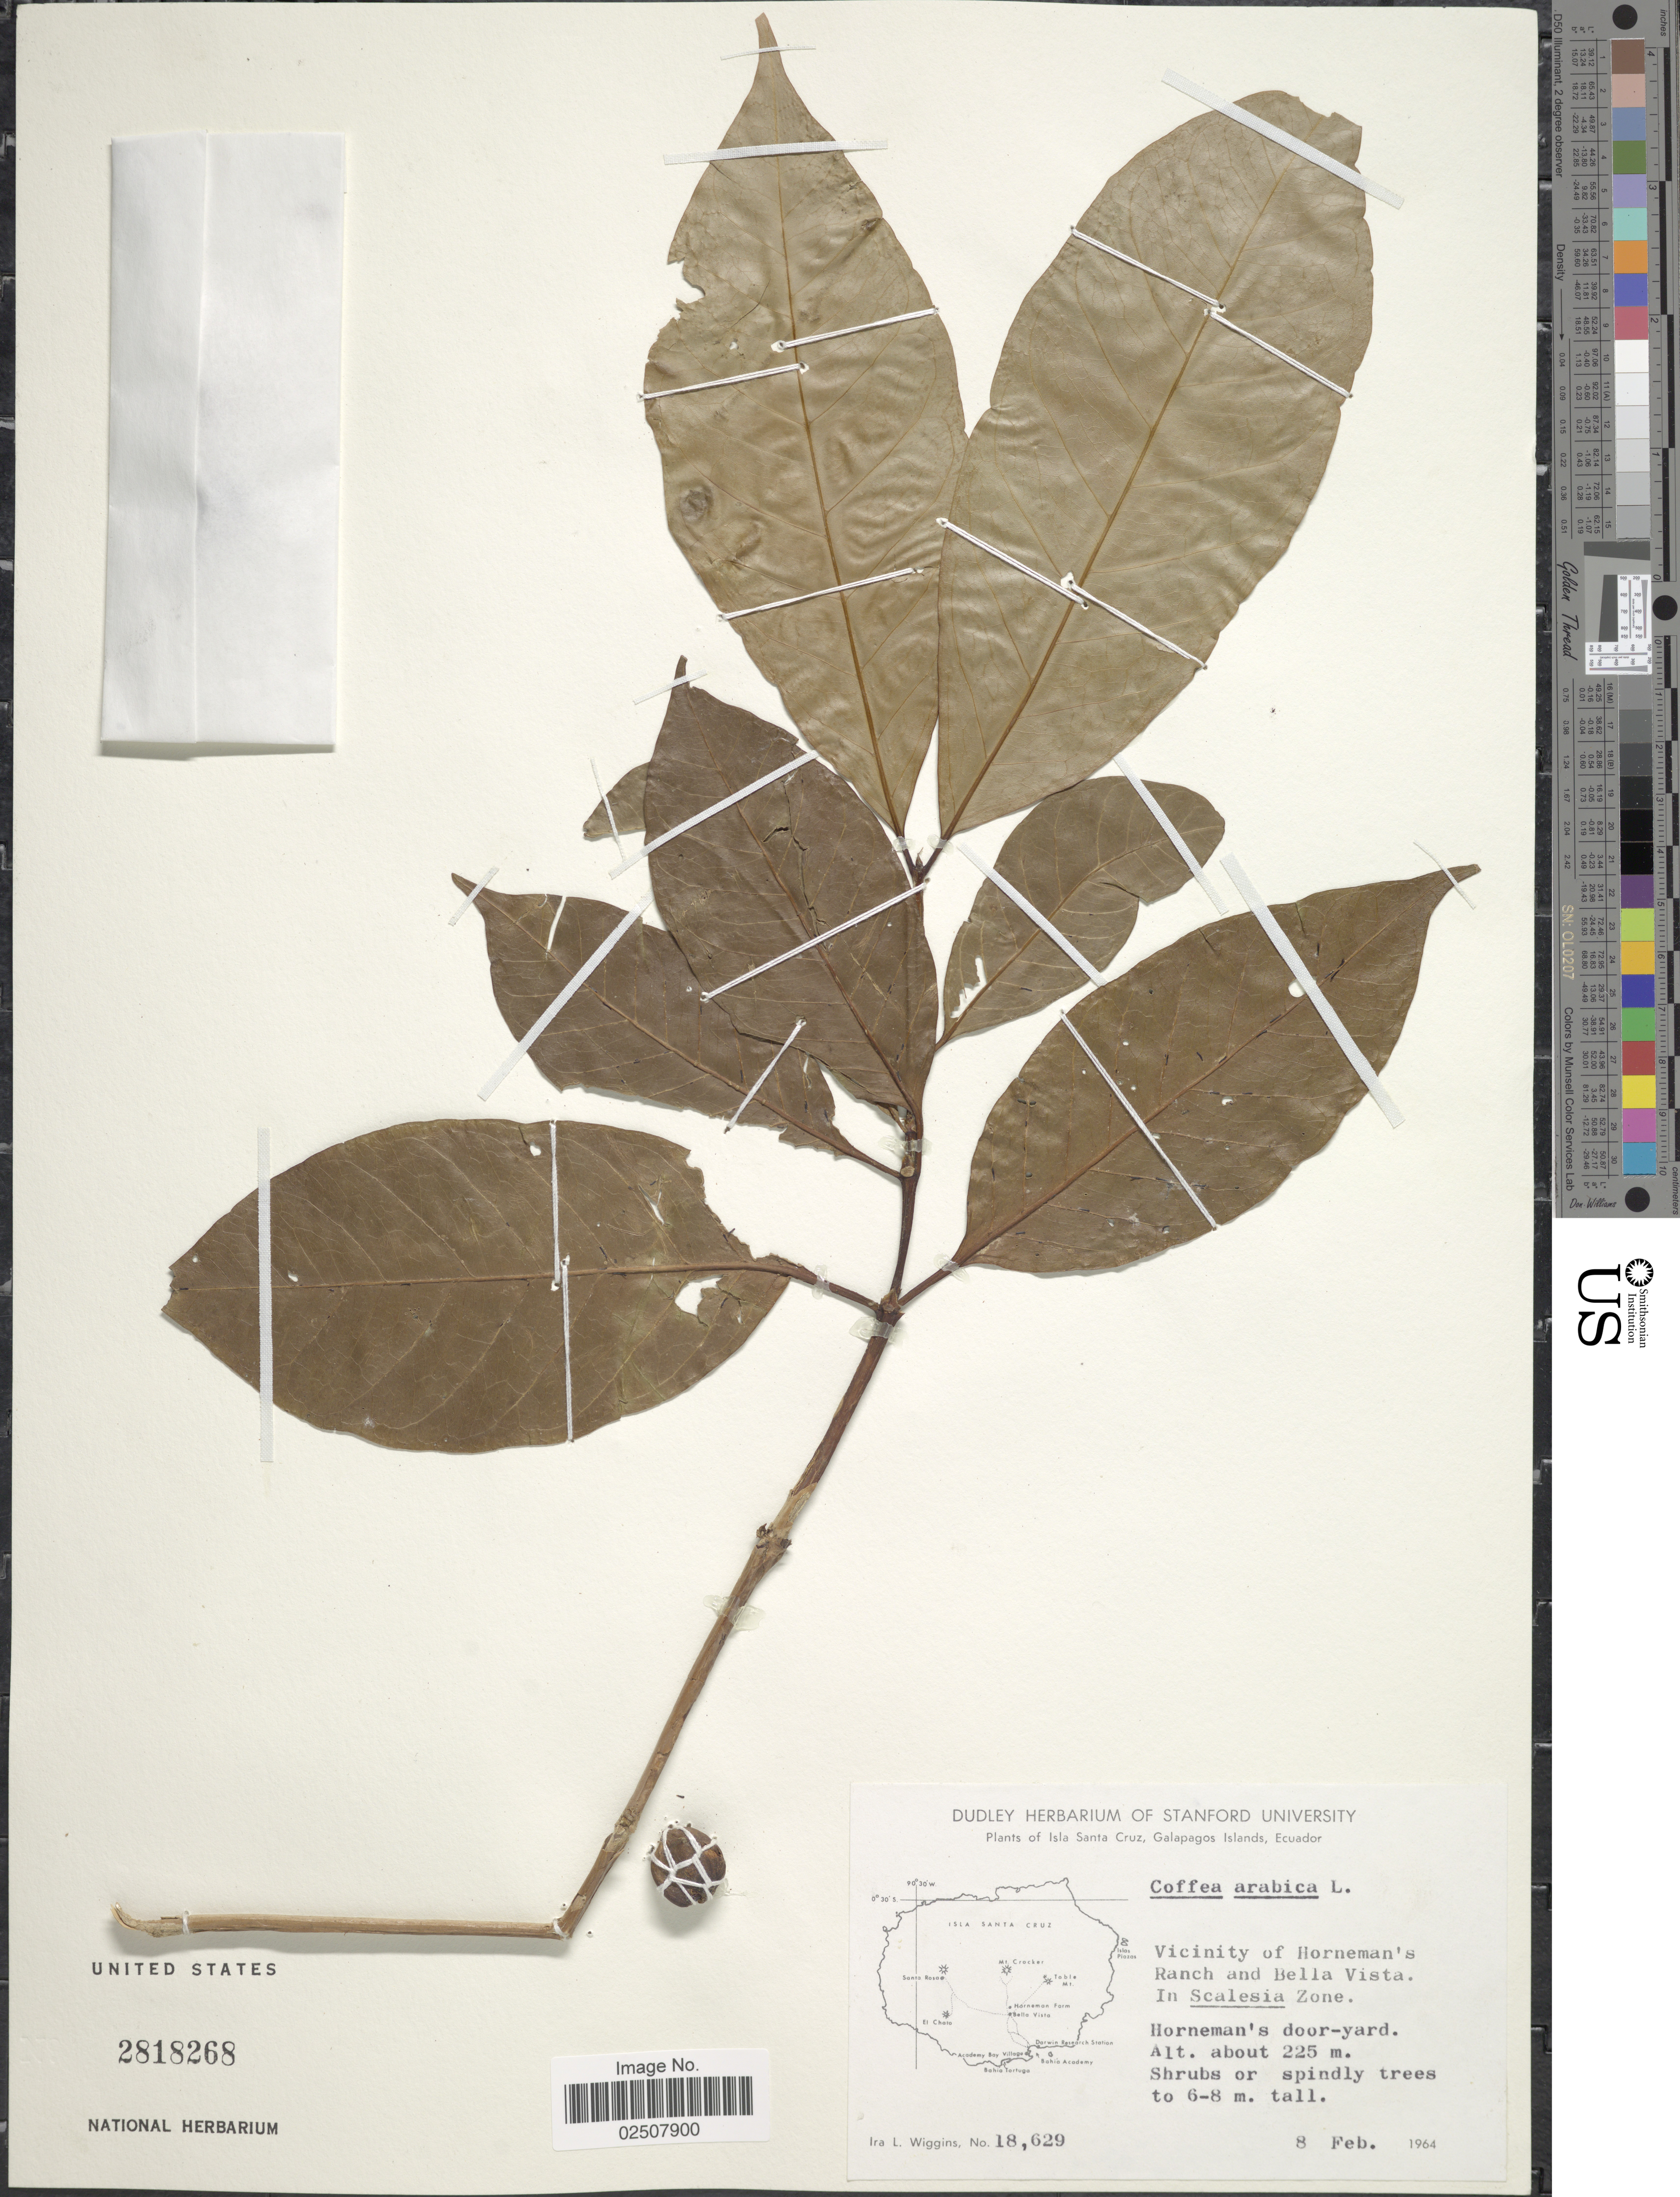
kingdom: Plantae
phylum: Tracheophyta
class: Magnoliopsida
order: Gentianales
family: Rubiaceae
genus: Coffea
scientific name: Coffea arabica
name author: L.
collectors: I. L. Wiggins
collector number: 18629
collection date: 1964-02-08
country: Ecuador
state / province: Colón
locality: Isla Santa Cruz, Galapagos Islands, Vicinity of Horneman's Ranch and Bella Vista. In Scalesia Zone, Horneman's door-yard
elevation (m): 225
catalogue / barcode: US 2818268